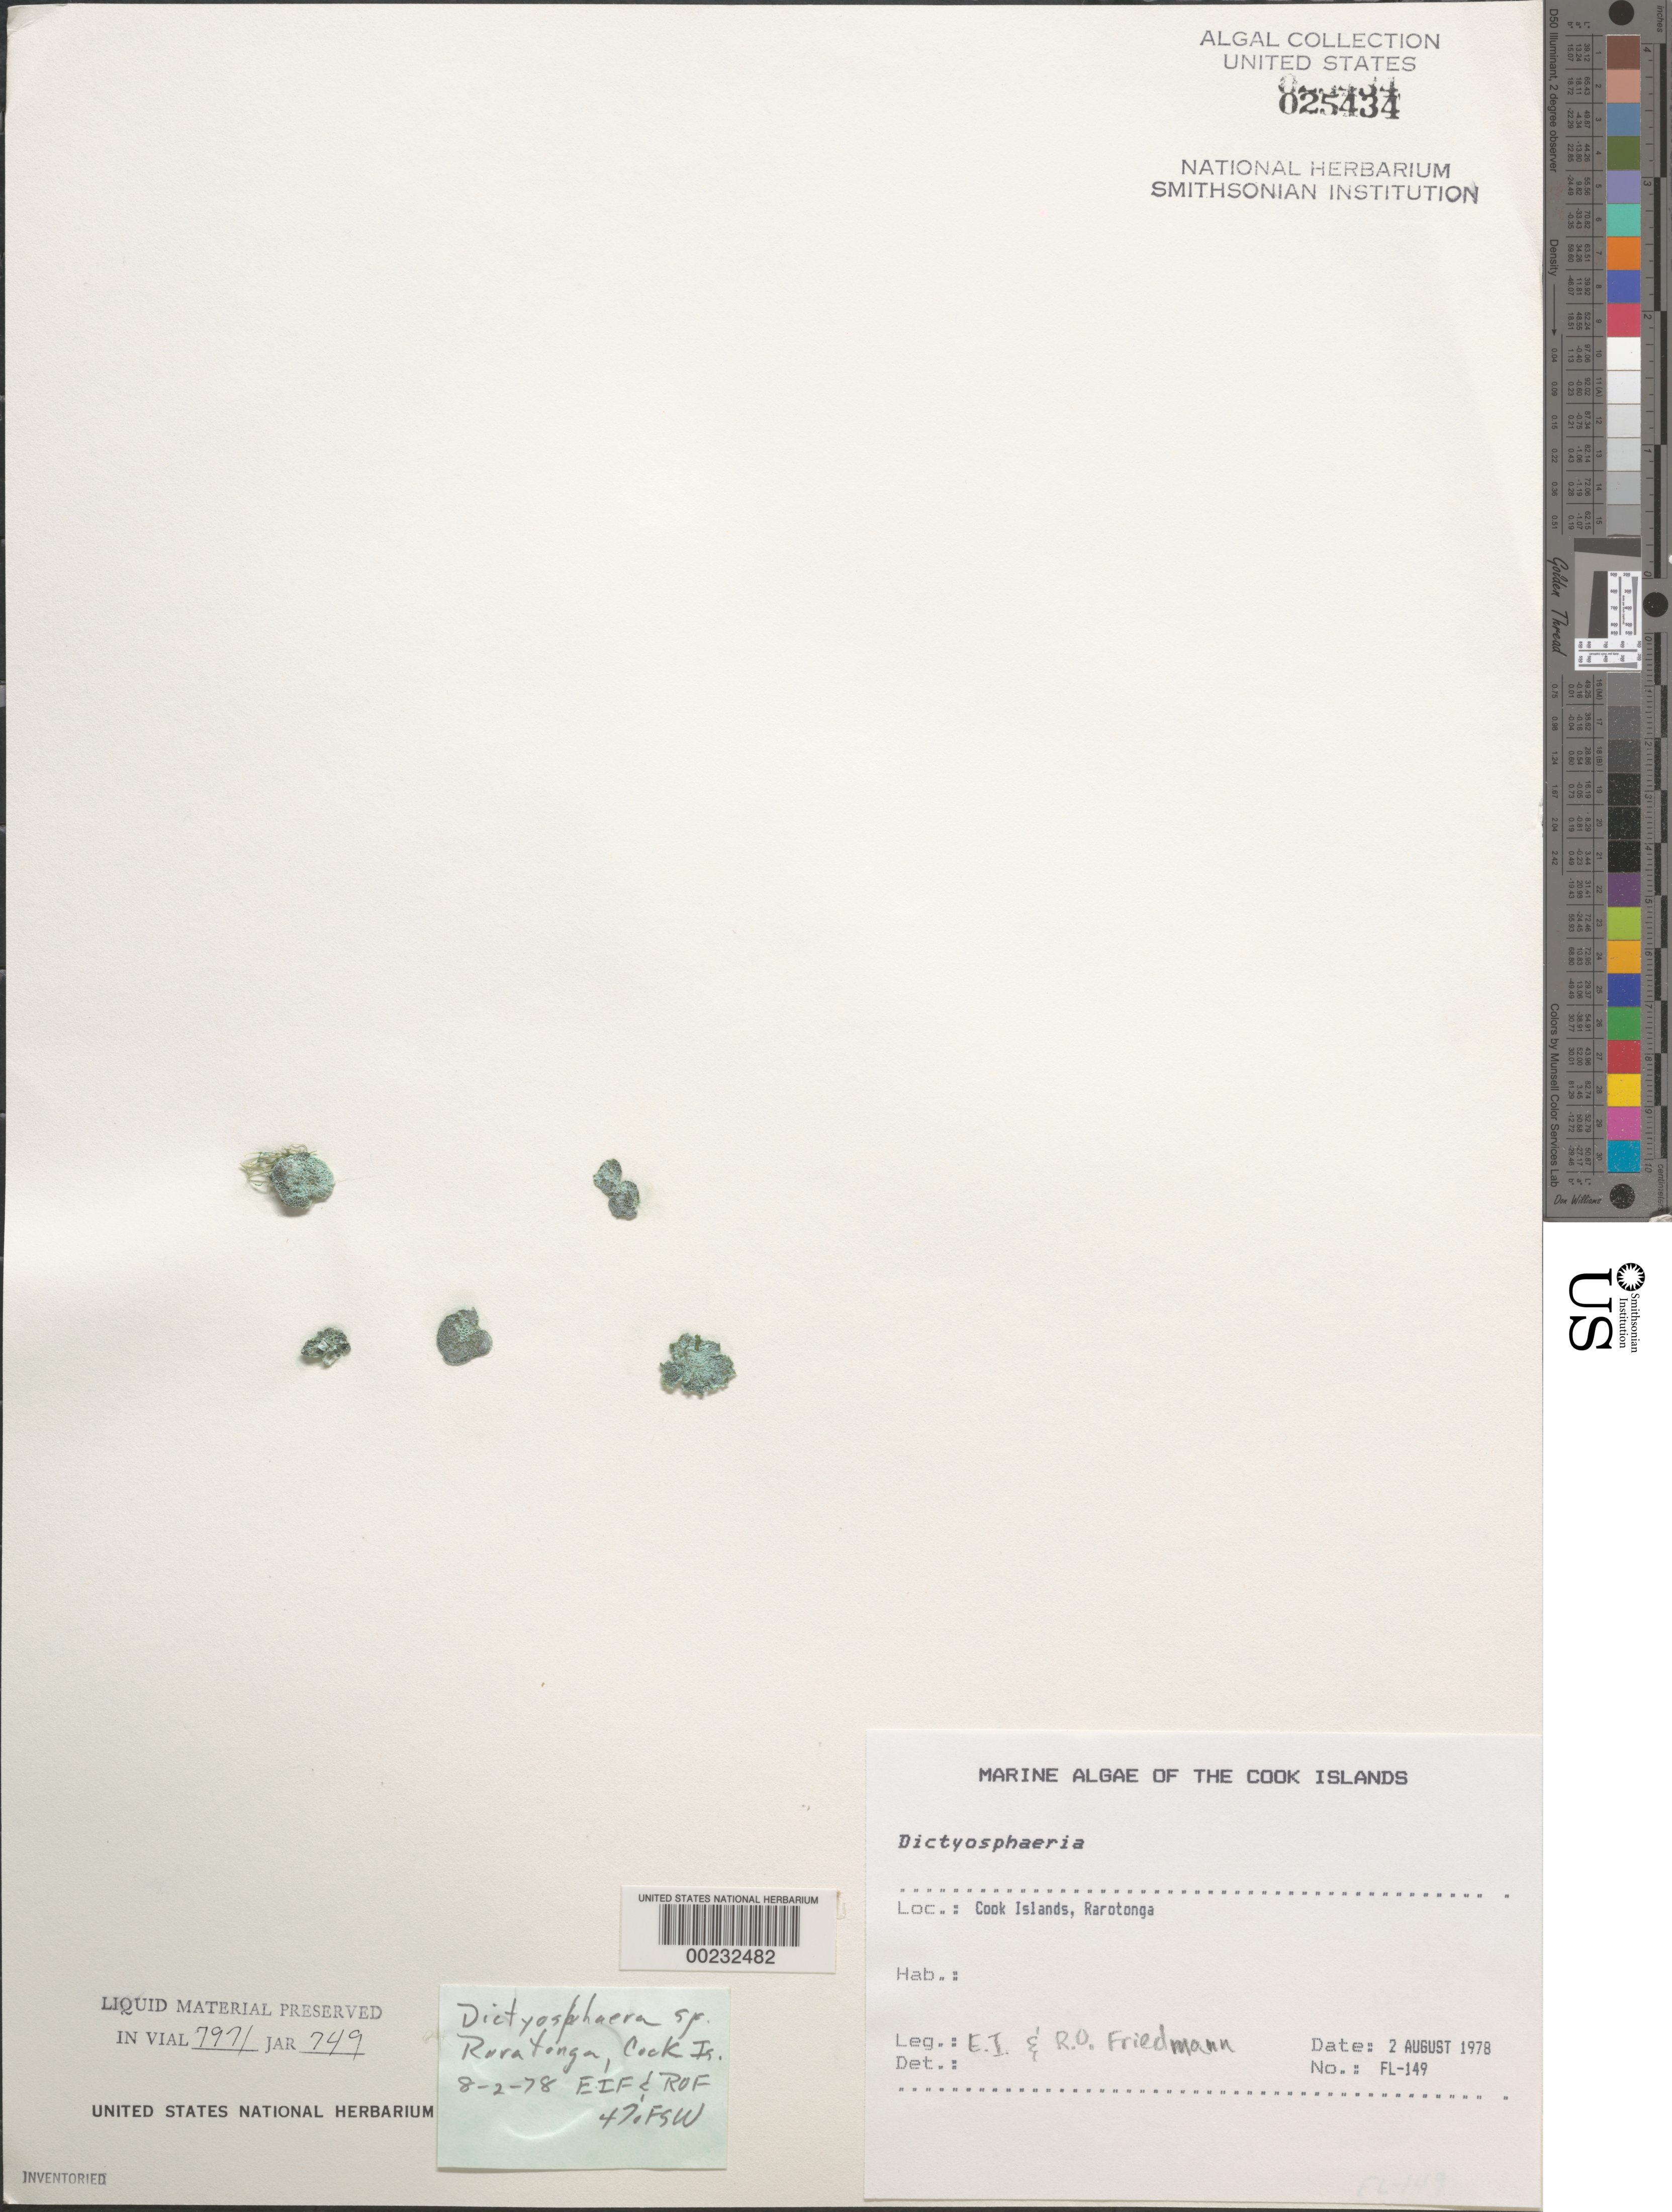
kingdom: Plantae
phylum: Chlorophyta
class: Ulvophyceae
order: Siphonocladales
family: Siphonocladaceae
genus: Dictyosphaeria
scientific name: Dictyosphaeria sp.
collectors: E. Friedmann & R. Friedmann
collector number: Fl-149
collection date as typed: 02 Aug 1978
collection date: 1978-08-02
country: Cook Islands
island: Rarotonga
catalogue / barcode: US 25434